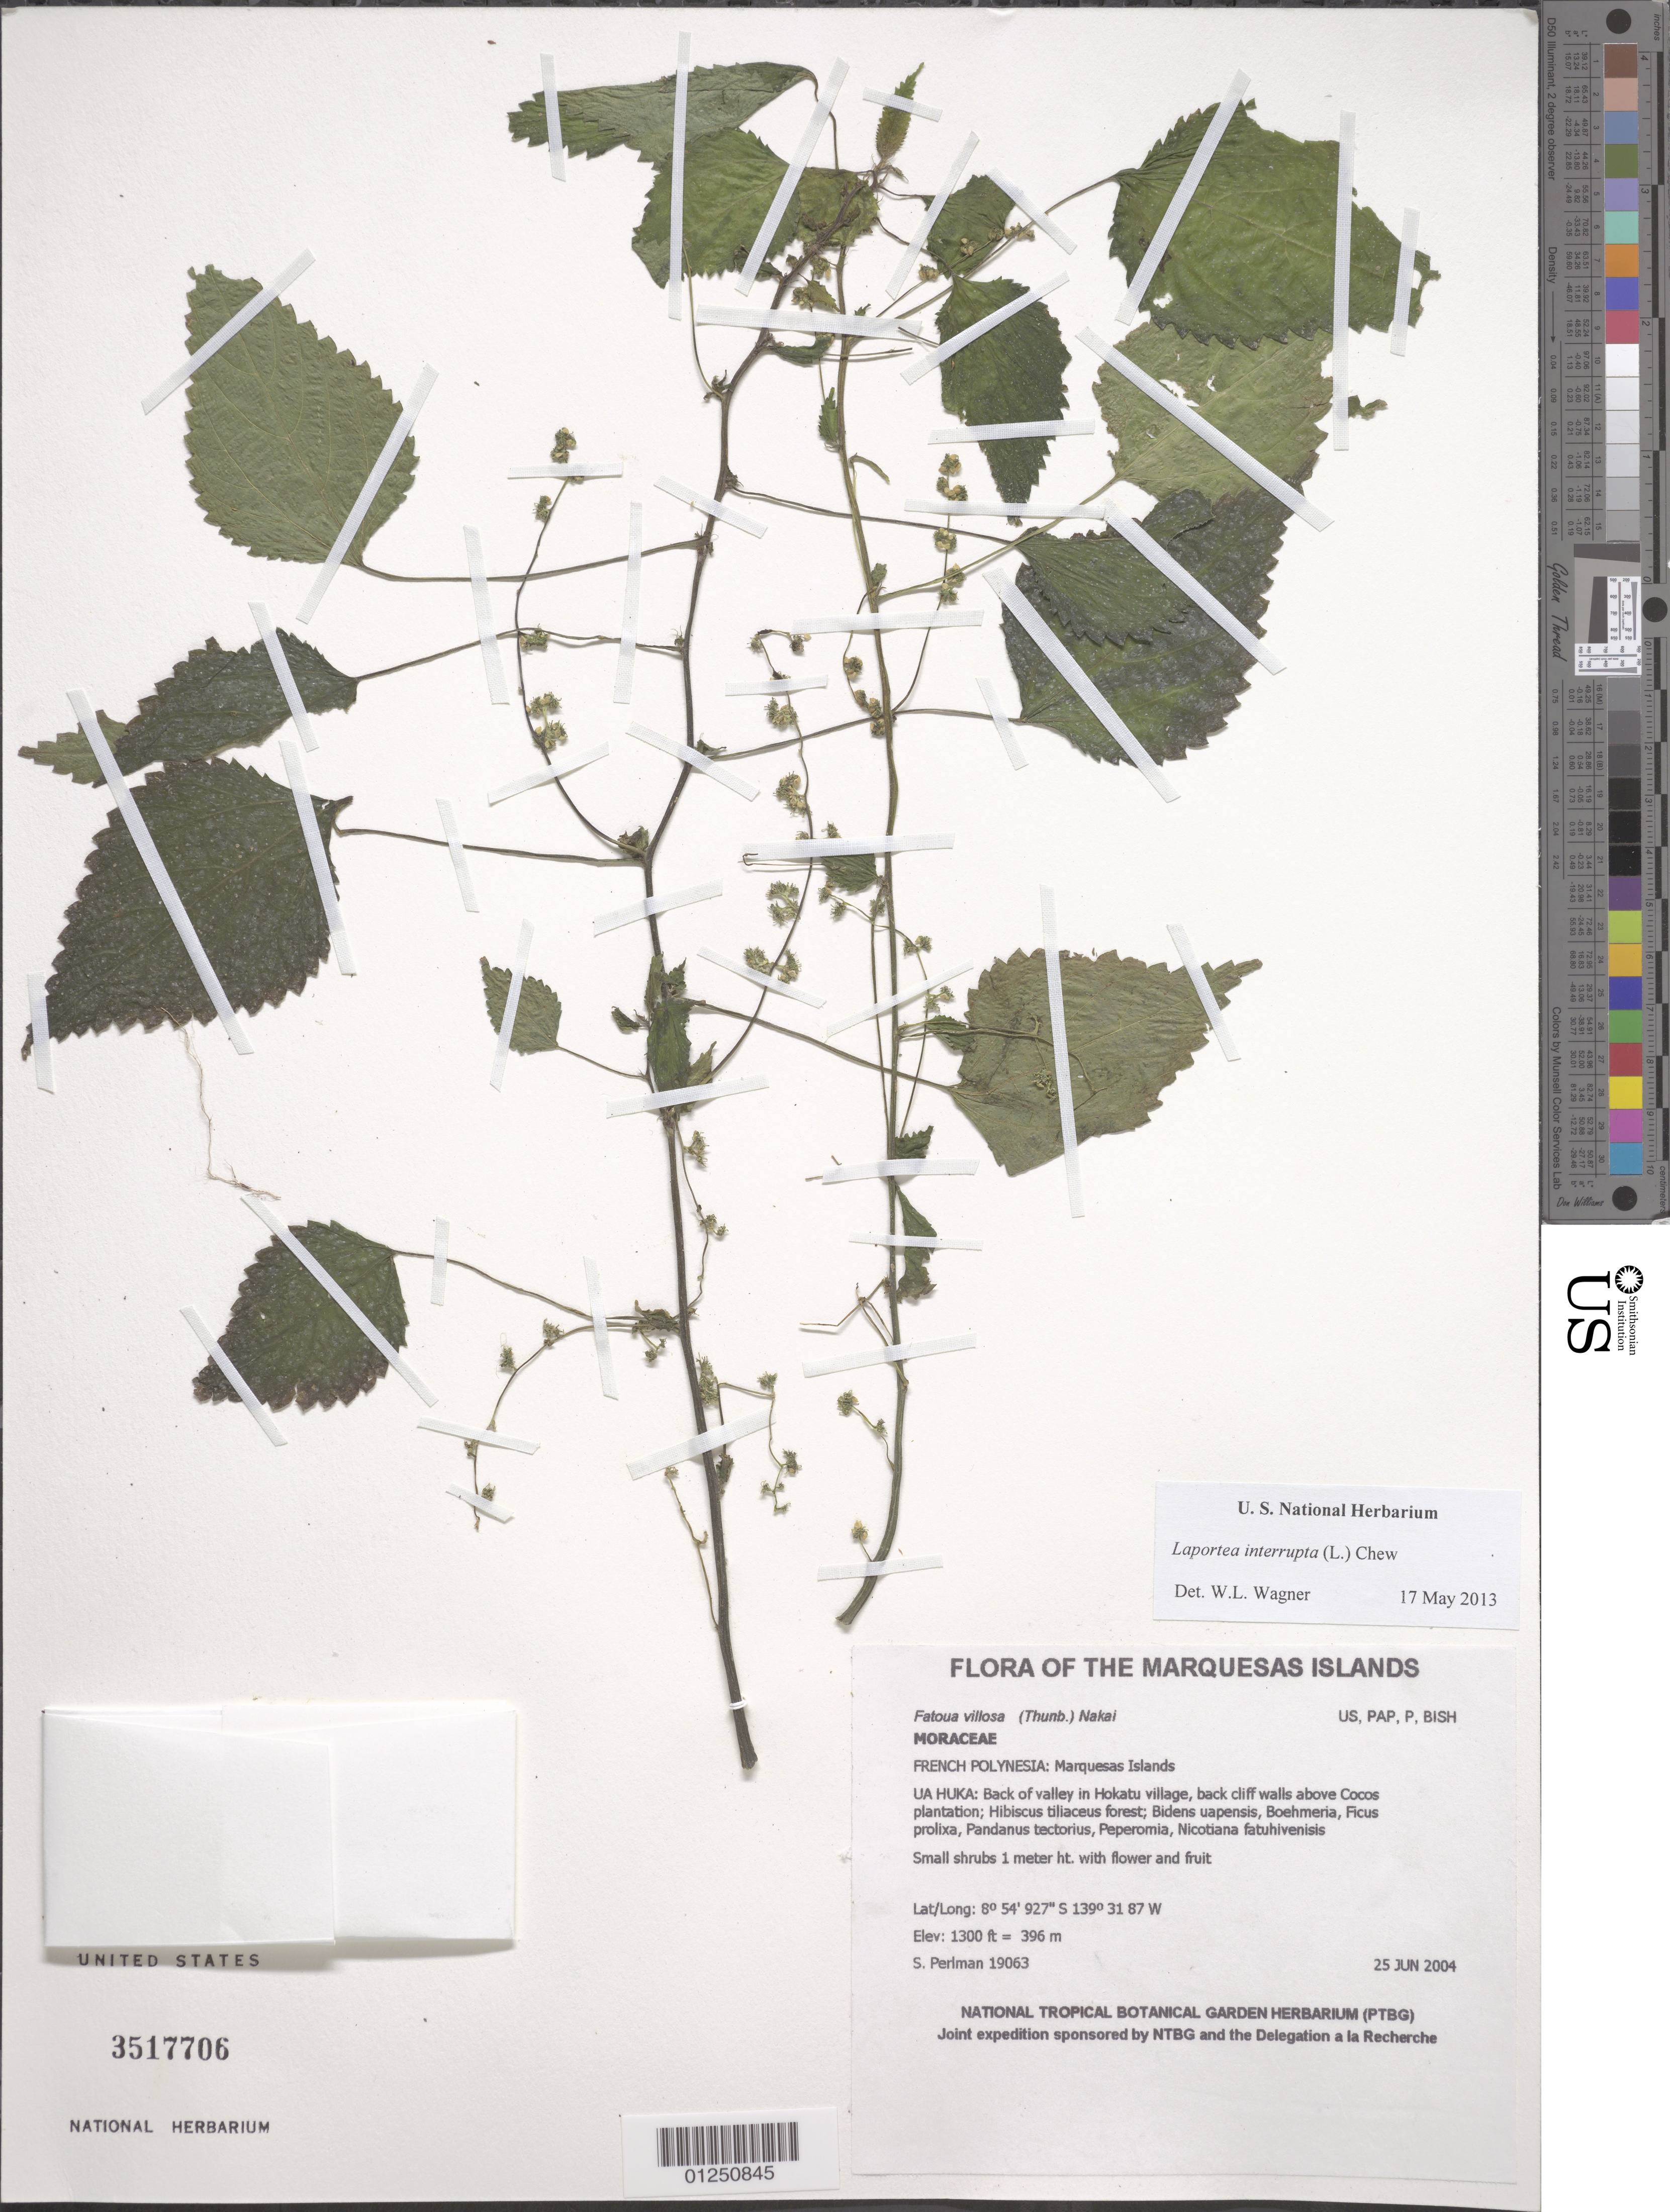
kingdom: Plantae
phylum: Tracheophyta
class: Magnoliopsida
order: Rosales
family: Urticaceae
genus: Laportea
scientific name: Laportea interrupta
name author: (L.) Chew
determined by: Lorence, David H., (PTBG), National Tropical Botanical Garden (UNITED STATES)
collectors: S. P. Perlman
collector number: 19063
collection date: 2004-06-25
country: French Polynesia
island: Ua Huka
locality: Back of valley in Hokatu village, back cliff walls above Cocos plantation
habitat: Hibiscus tiliaceus forest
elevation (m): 396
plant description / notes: Misidentified as Fatoua villosa, a species not known from French Polynesia.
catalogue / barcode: US 3517706